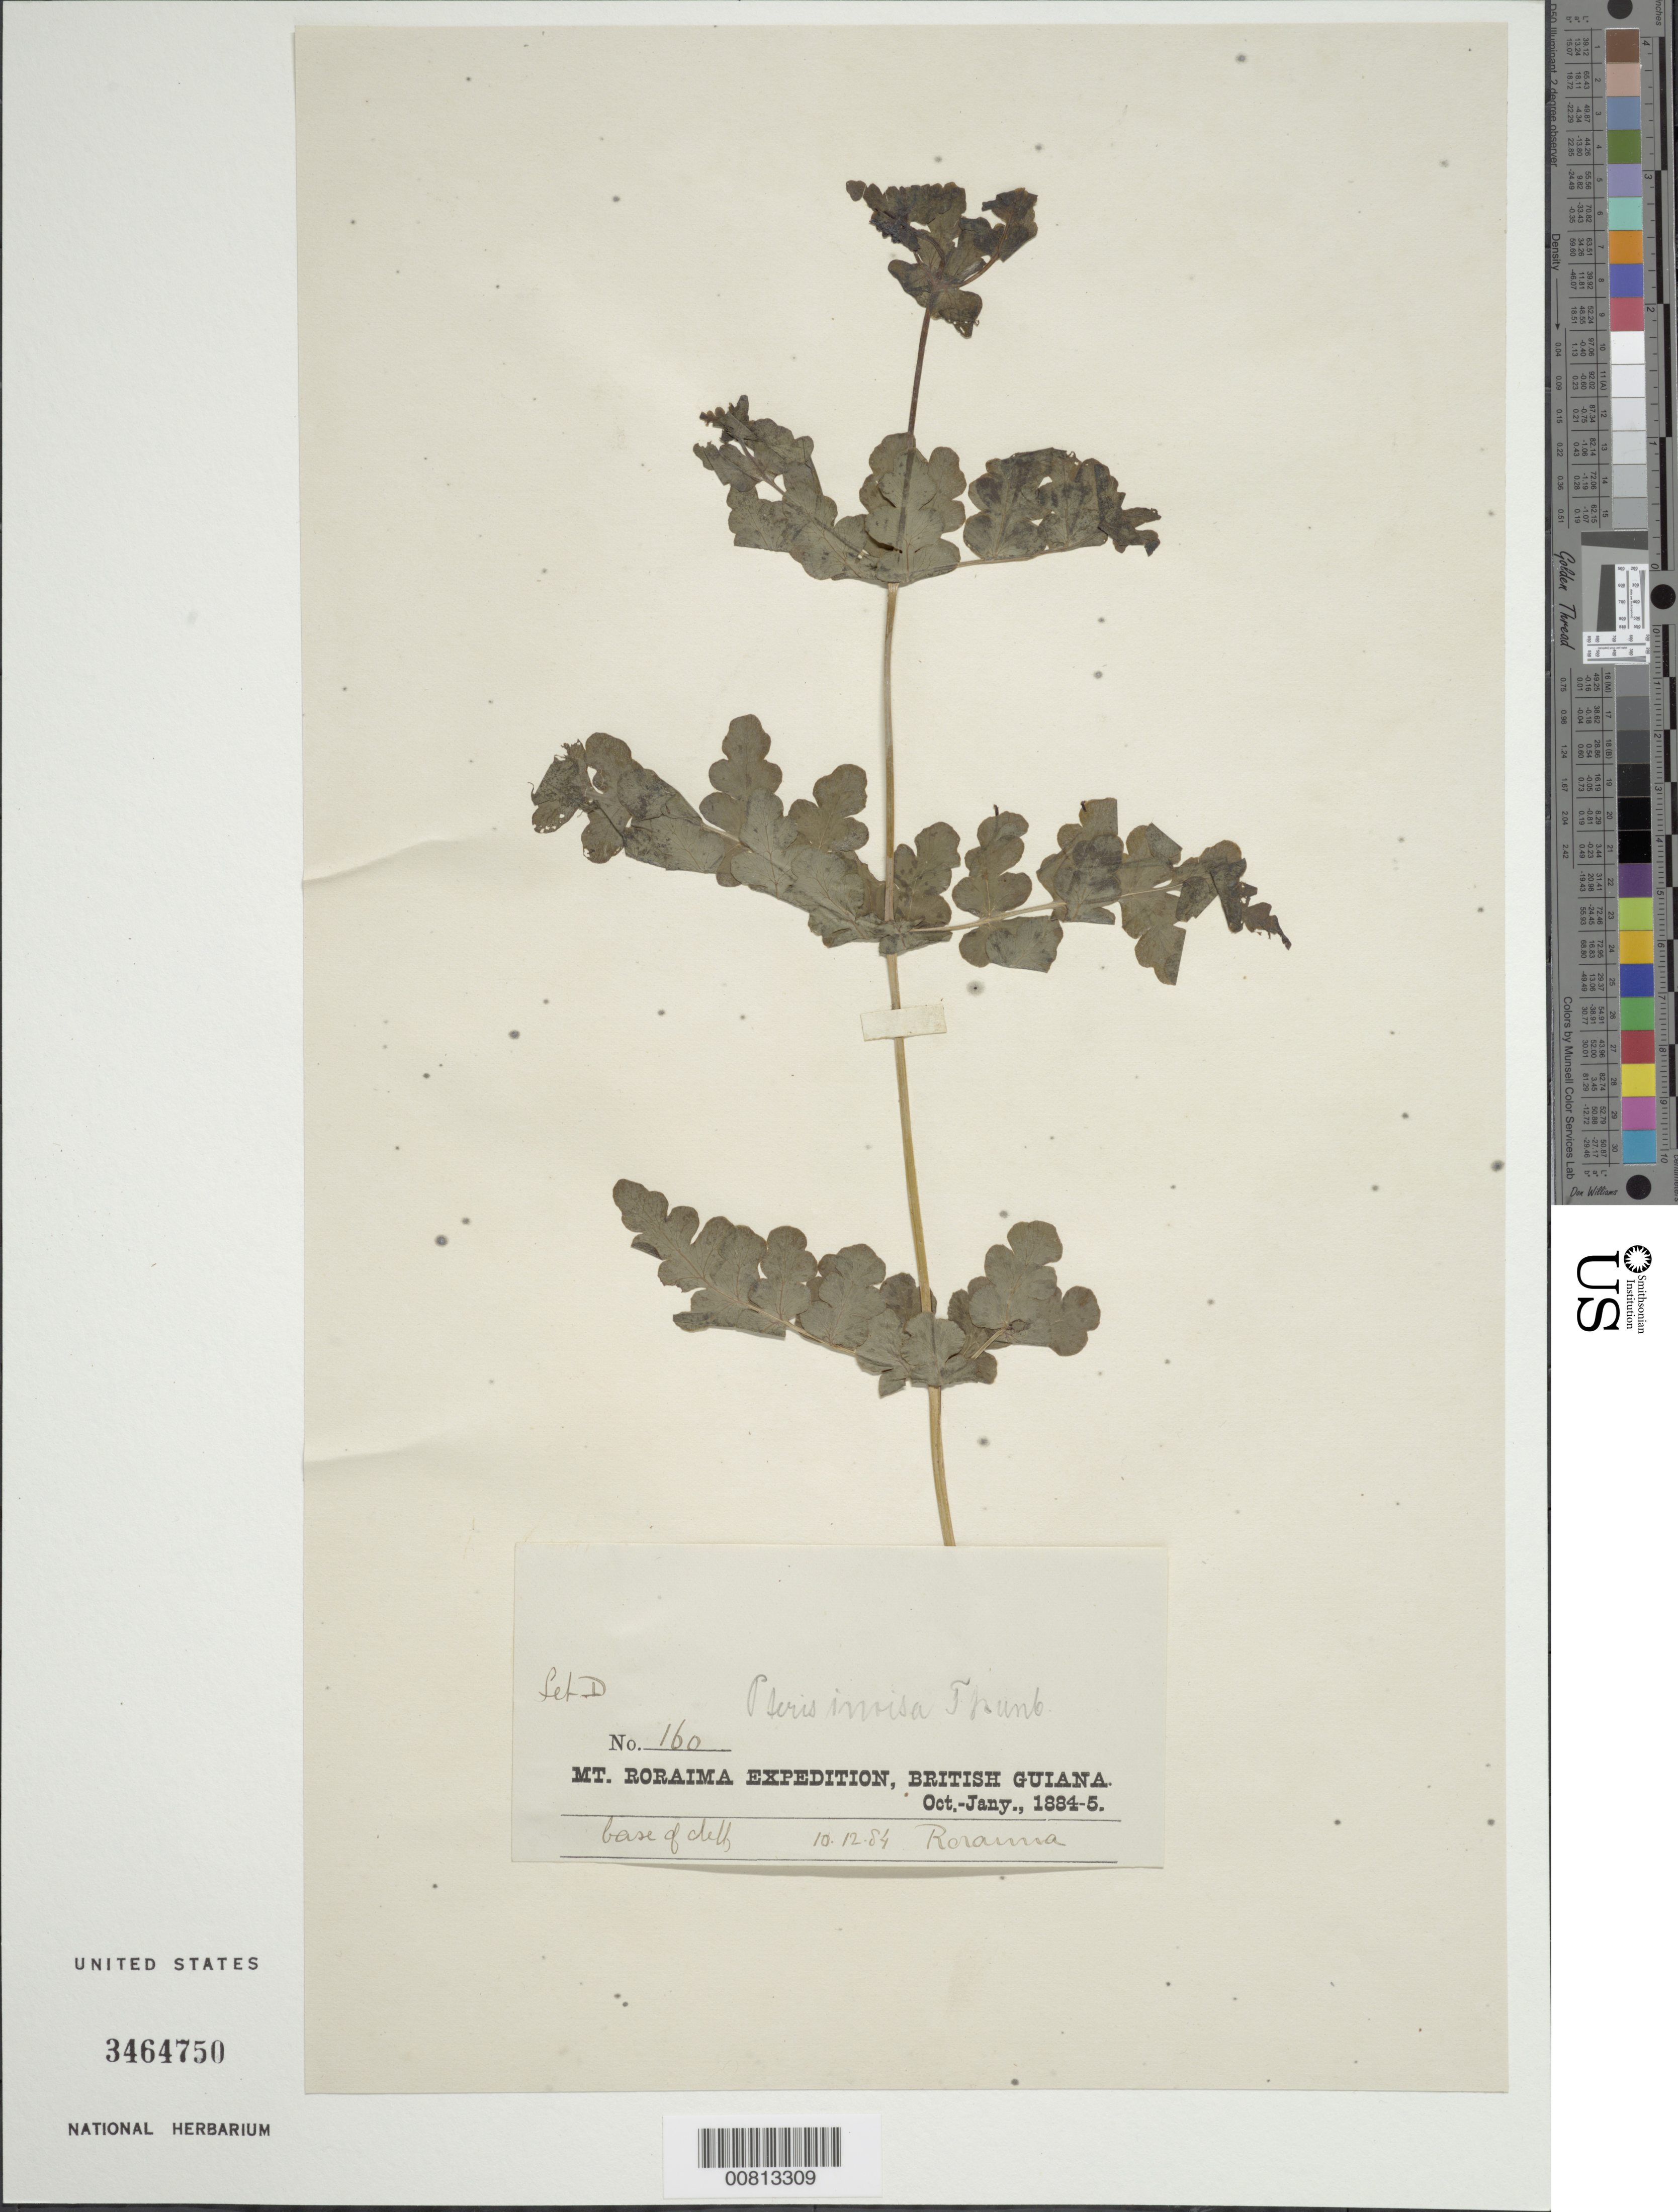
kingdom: Plantae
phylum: Tracheophyta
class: Polypodiopsida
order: Polypodiales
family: Dennstaedtiaceae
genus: Histiopteris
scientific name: Histiopteris incisa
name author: (Thunb.) J. Sm.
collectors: E. F. im Thurn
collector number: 160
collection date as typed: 10 December 1884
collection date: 1884-12-10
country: Guyana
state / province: Cuyuni-Mazaruni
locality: Mt. Roraima, upper slope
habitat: Base of cliff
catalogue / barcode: US 3464750